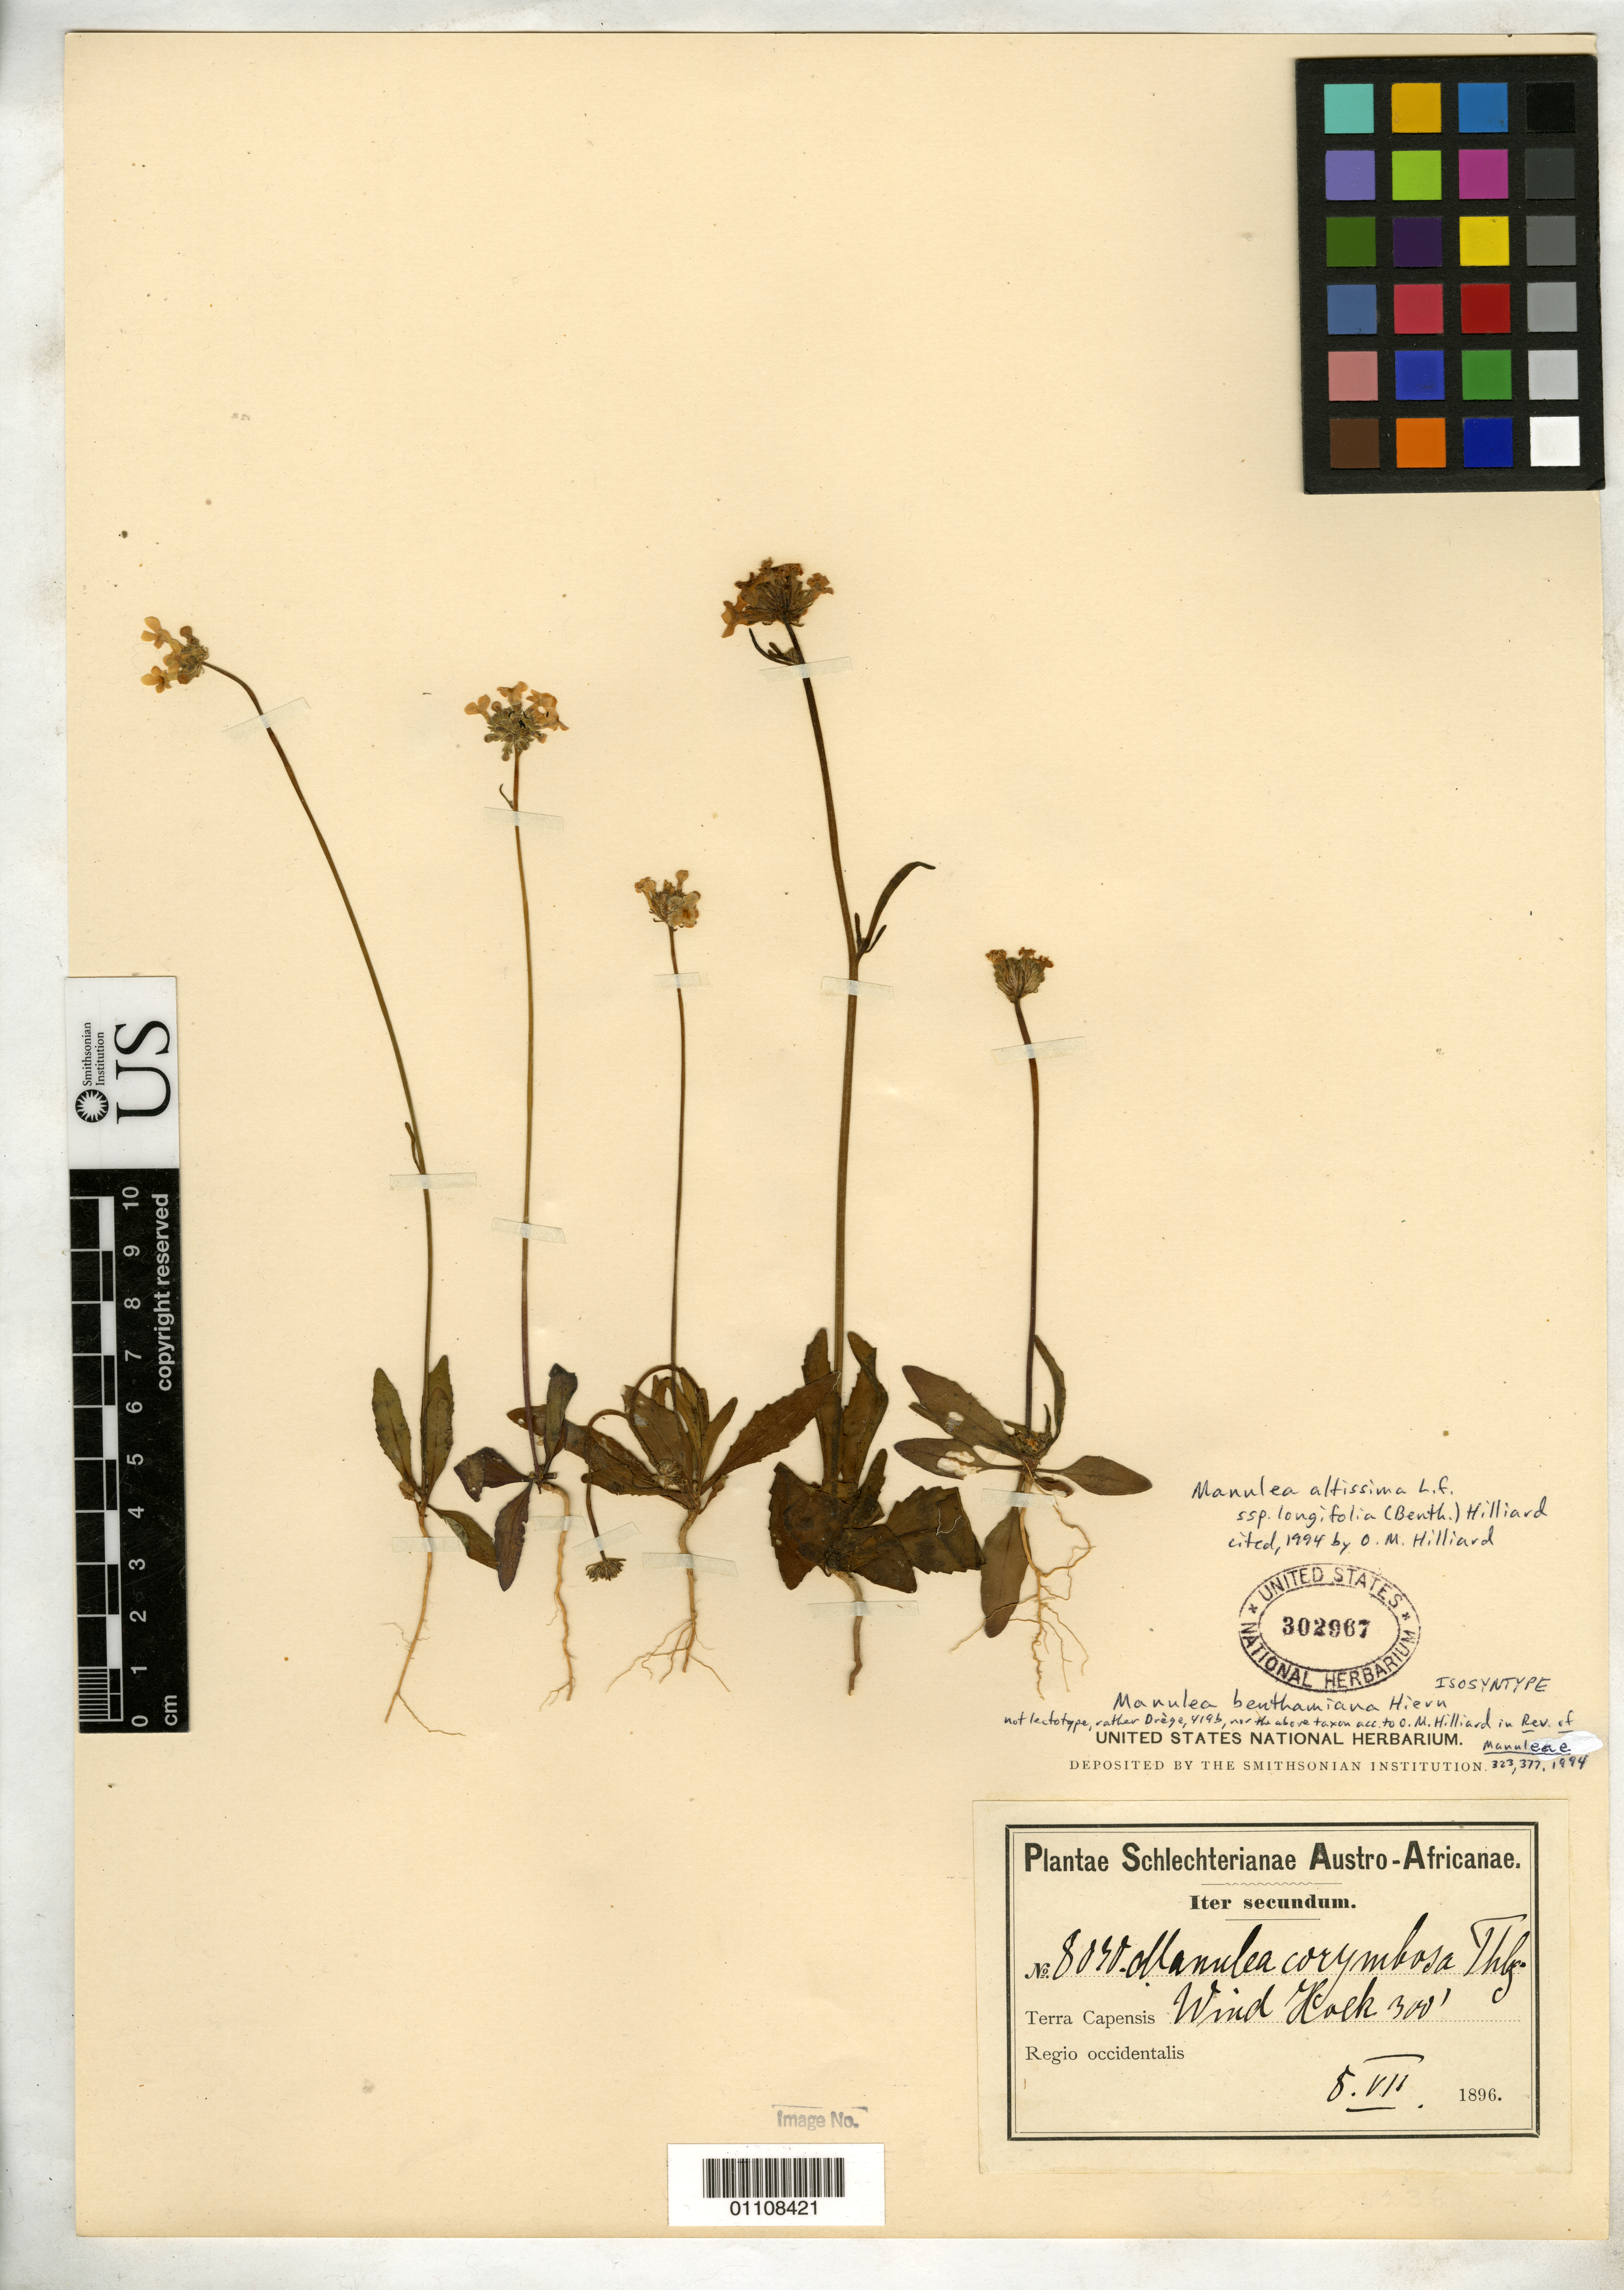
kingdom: Plantae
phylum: Tracheophyta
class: Magnoliopsida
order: Lamiales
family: Scrophulariaceae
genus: Manulea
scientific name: Manulea benthamiana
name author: Hiern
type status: Isosyntype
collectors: F. R. R. Schlechter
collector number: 8030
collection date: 1896-07-08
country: South Africa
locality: Wind Hoek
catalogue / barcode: US 302967